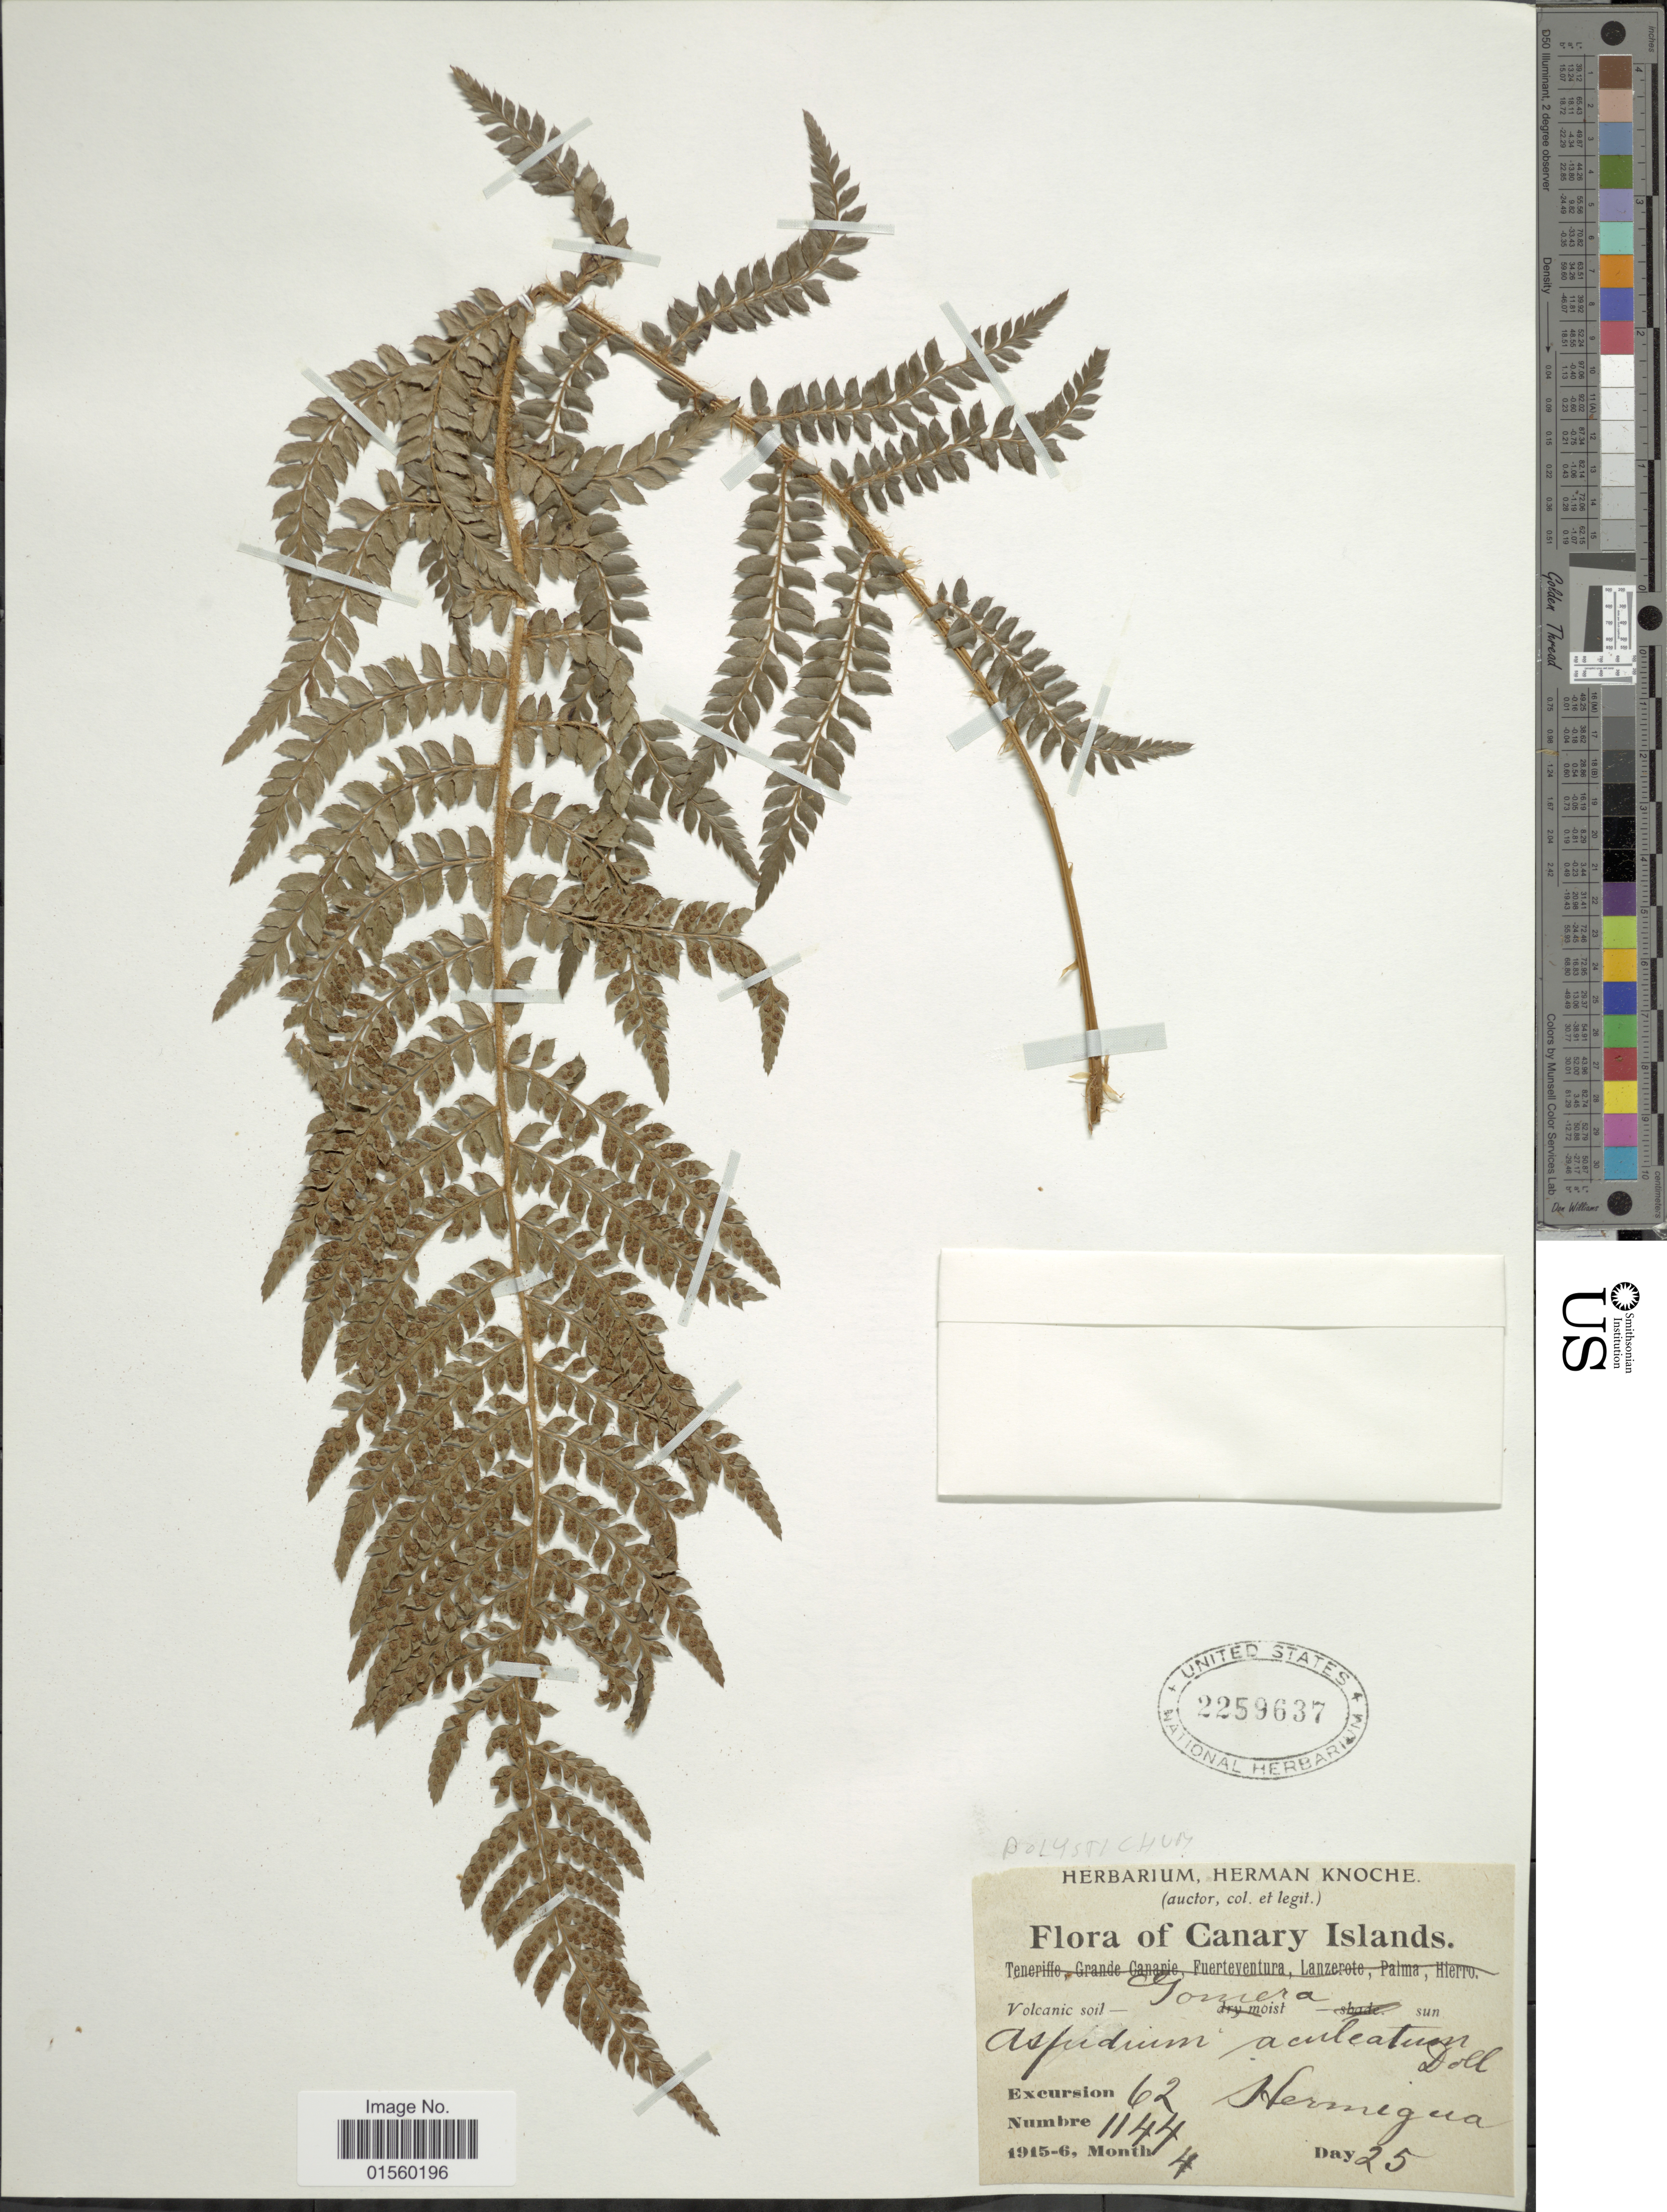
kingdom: Plantae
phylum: Tracheophyta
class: Polypodiopsida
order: Polypodiales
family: Dryopteridaceae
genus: Polystichum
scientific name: Polystichum setiferum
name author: (Forssk.) Moore ex Woynar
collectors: Doll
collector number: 1144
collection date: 1915-04-25/1916-04-25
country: Spain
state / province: Canarias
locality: Canary Islands, Hermigua, Excursion 62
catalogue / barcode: US 2259637